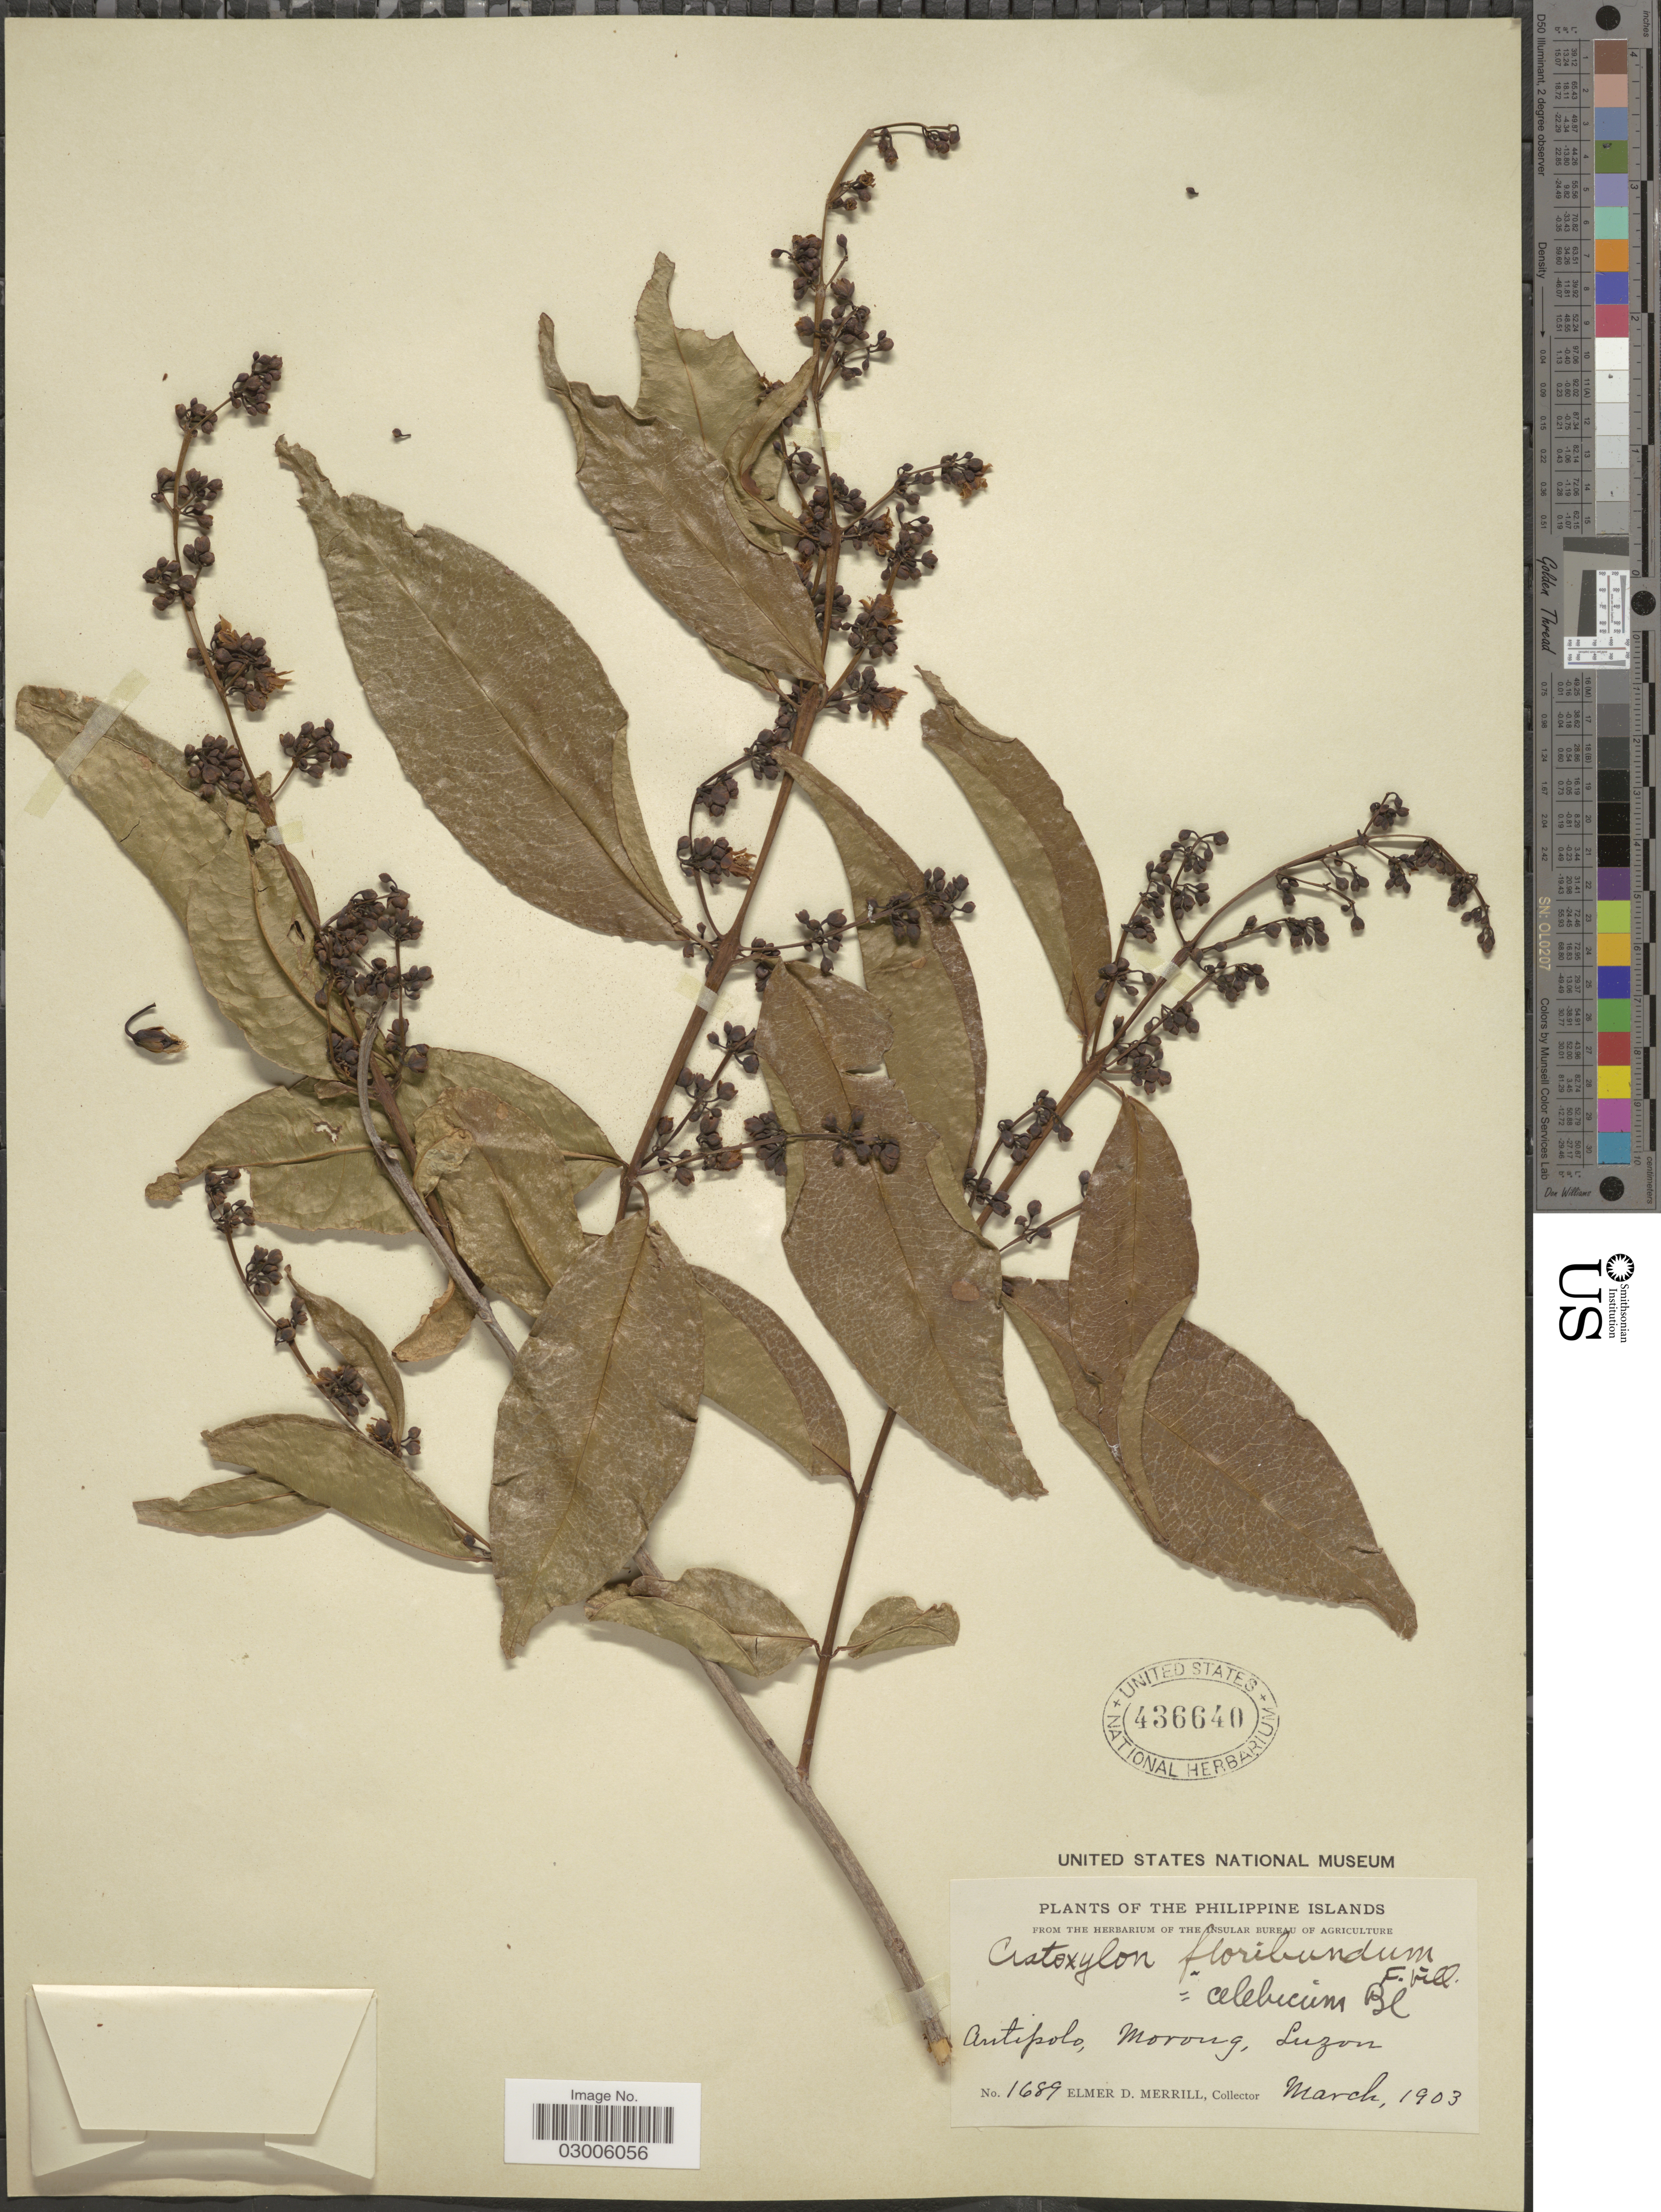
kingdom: Plantae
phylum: Tracheophyta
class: Magnoliopsida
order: Malpighiales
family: Hypericaceae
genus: Cratoxylum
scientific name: Cratoxylum celebicum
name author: Blume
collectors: E. D. Merrill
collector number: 1689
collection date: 1903-03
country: Philippines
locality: Antipolo, Morong, Luzon.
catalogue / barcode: US 436640